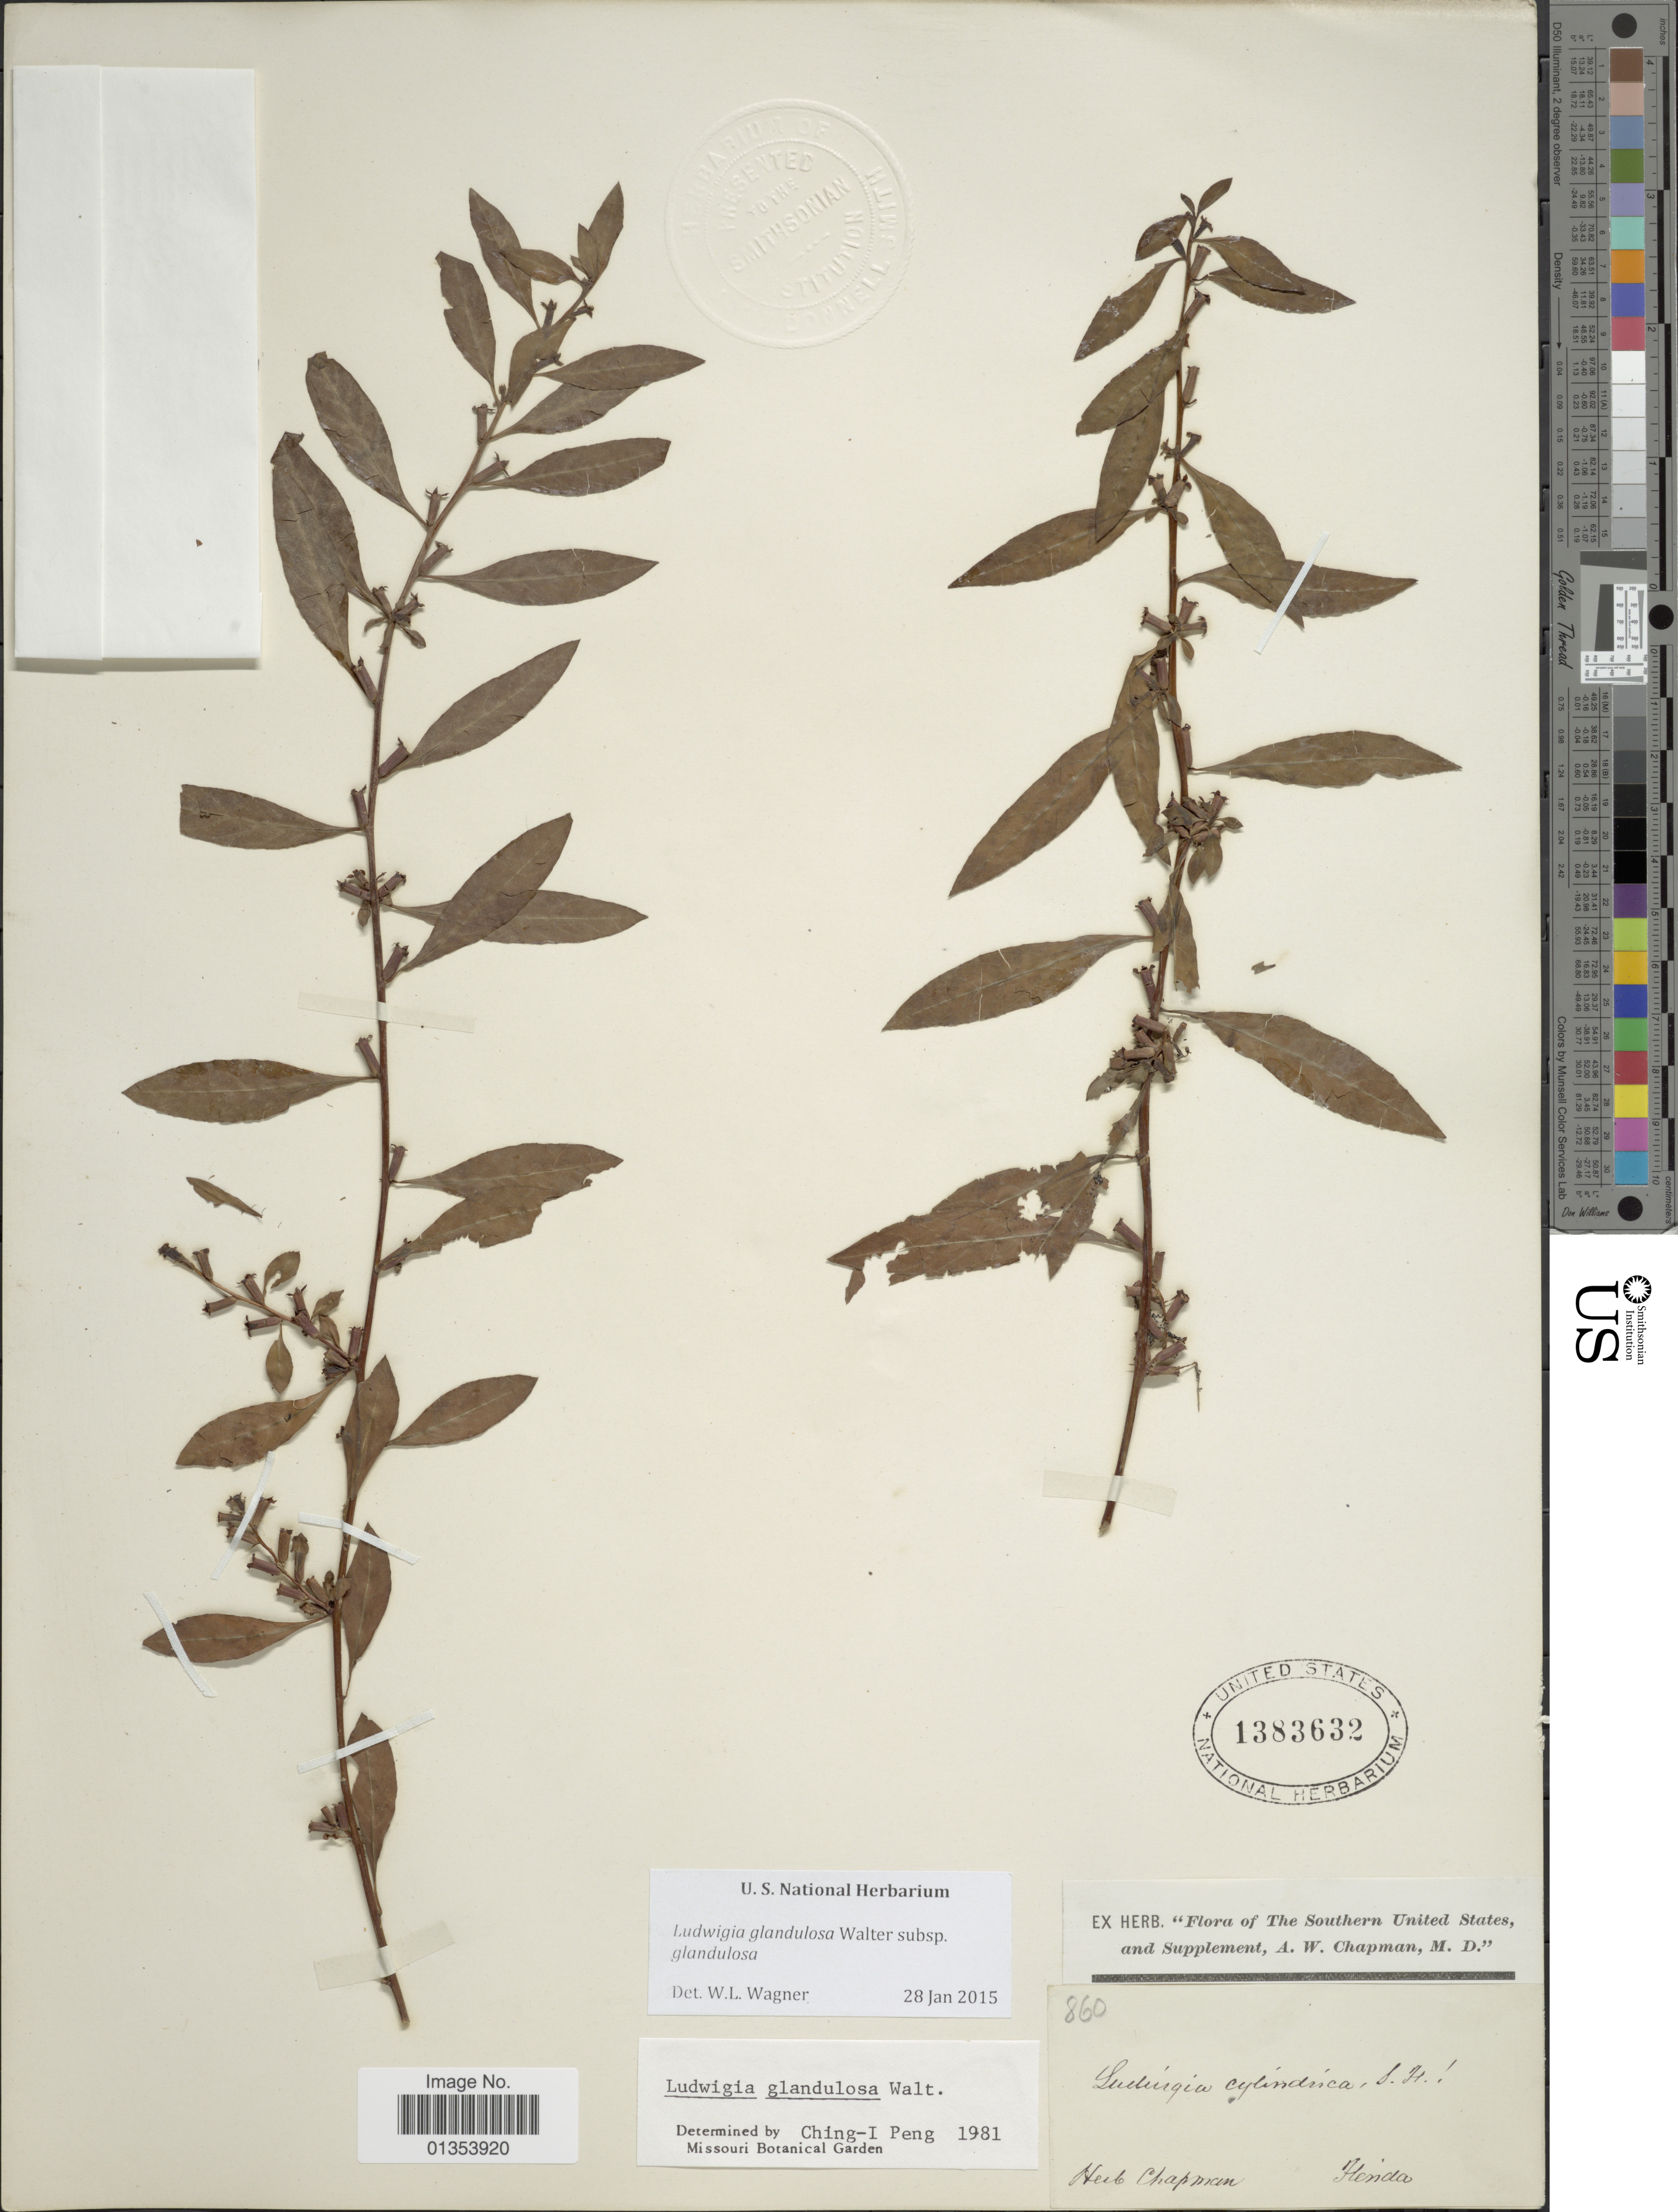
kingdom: Plantae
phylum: Tracheophyta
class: Magnoliopsida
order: Myrtales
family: Onagraceae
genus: Ludwigia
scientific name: Ludwigia glandulosa subsp. glandulosa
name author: Walter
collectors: A. W. Chapman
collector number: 860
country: United States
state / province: Florida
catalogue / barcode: US 1383632